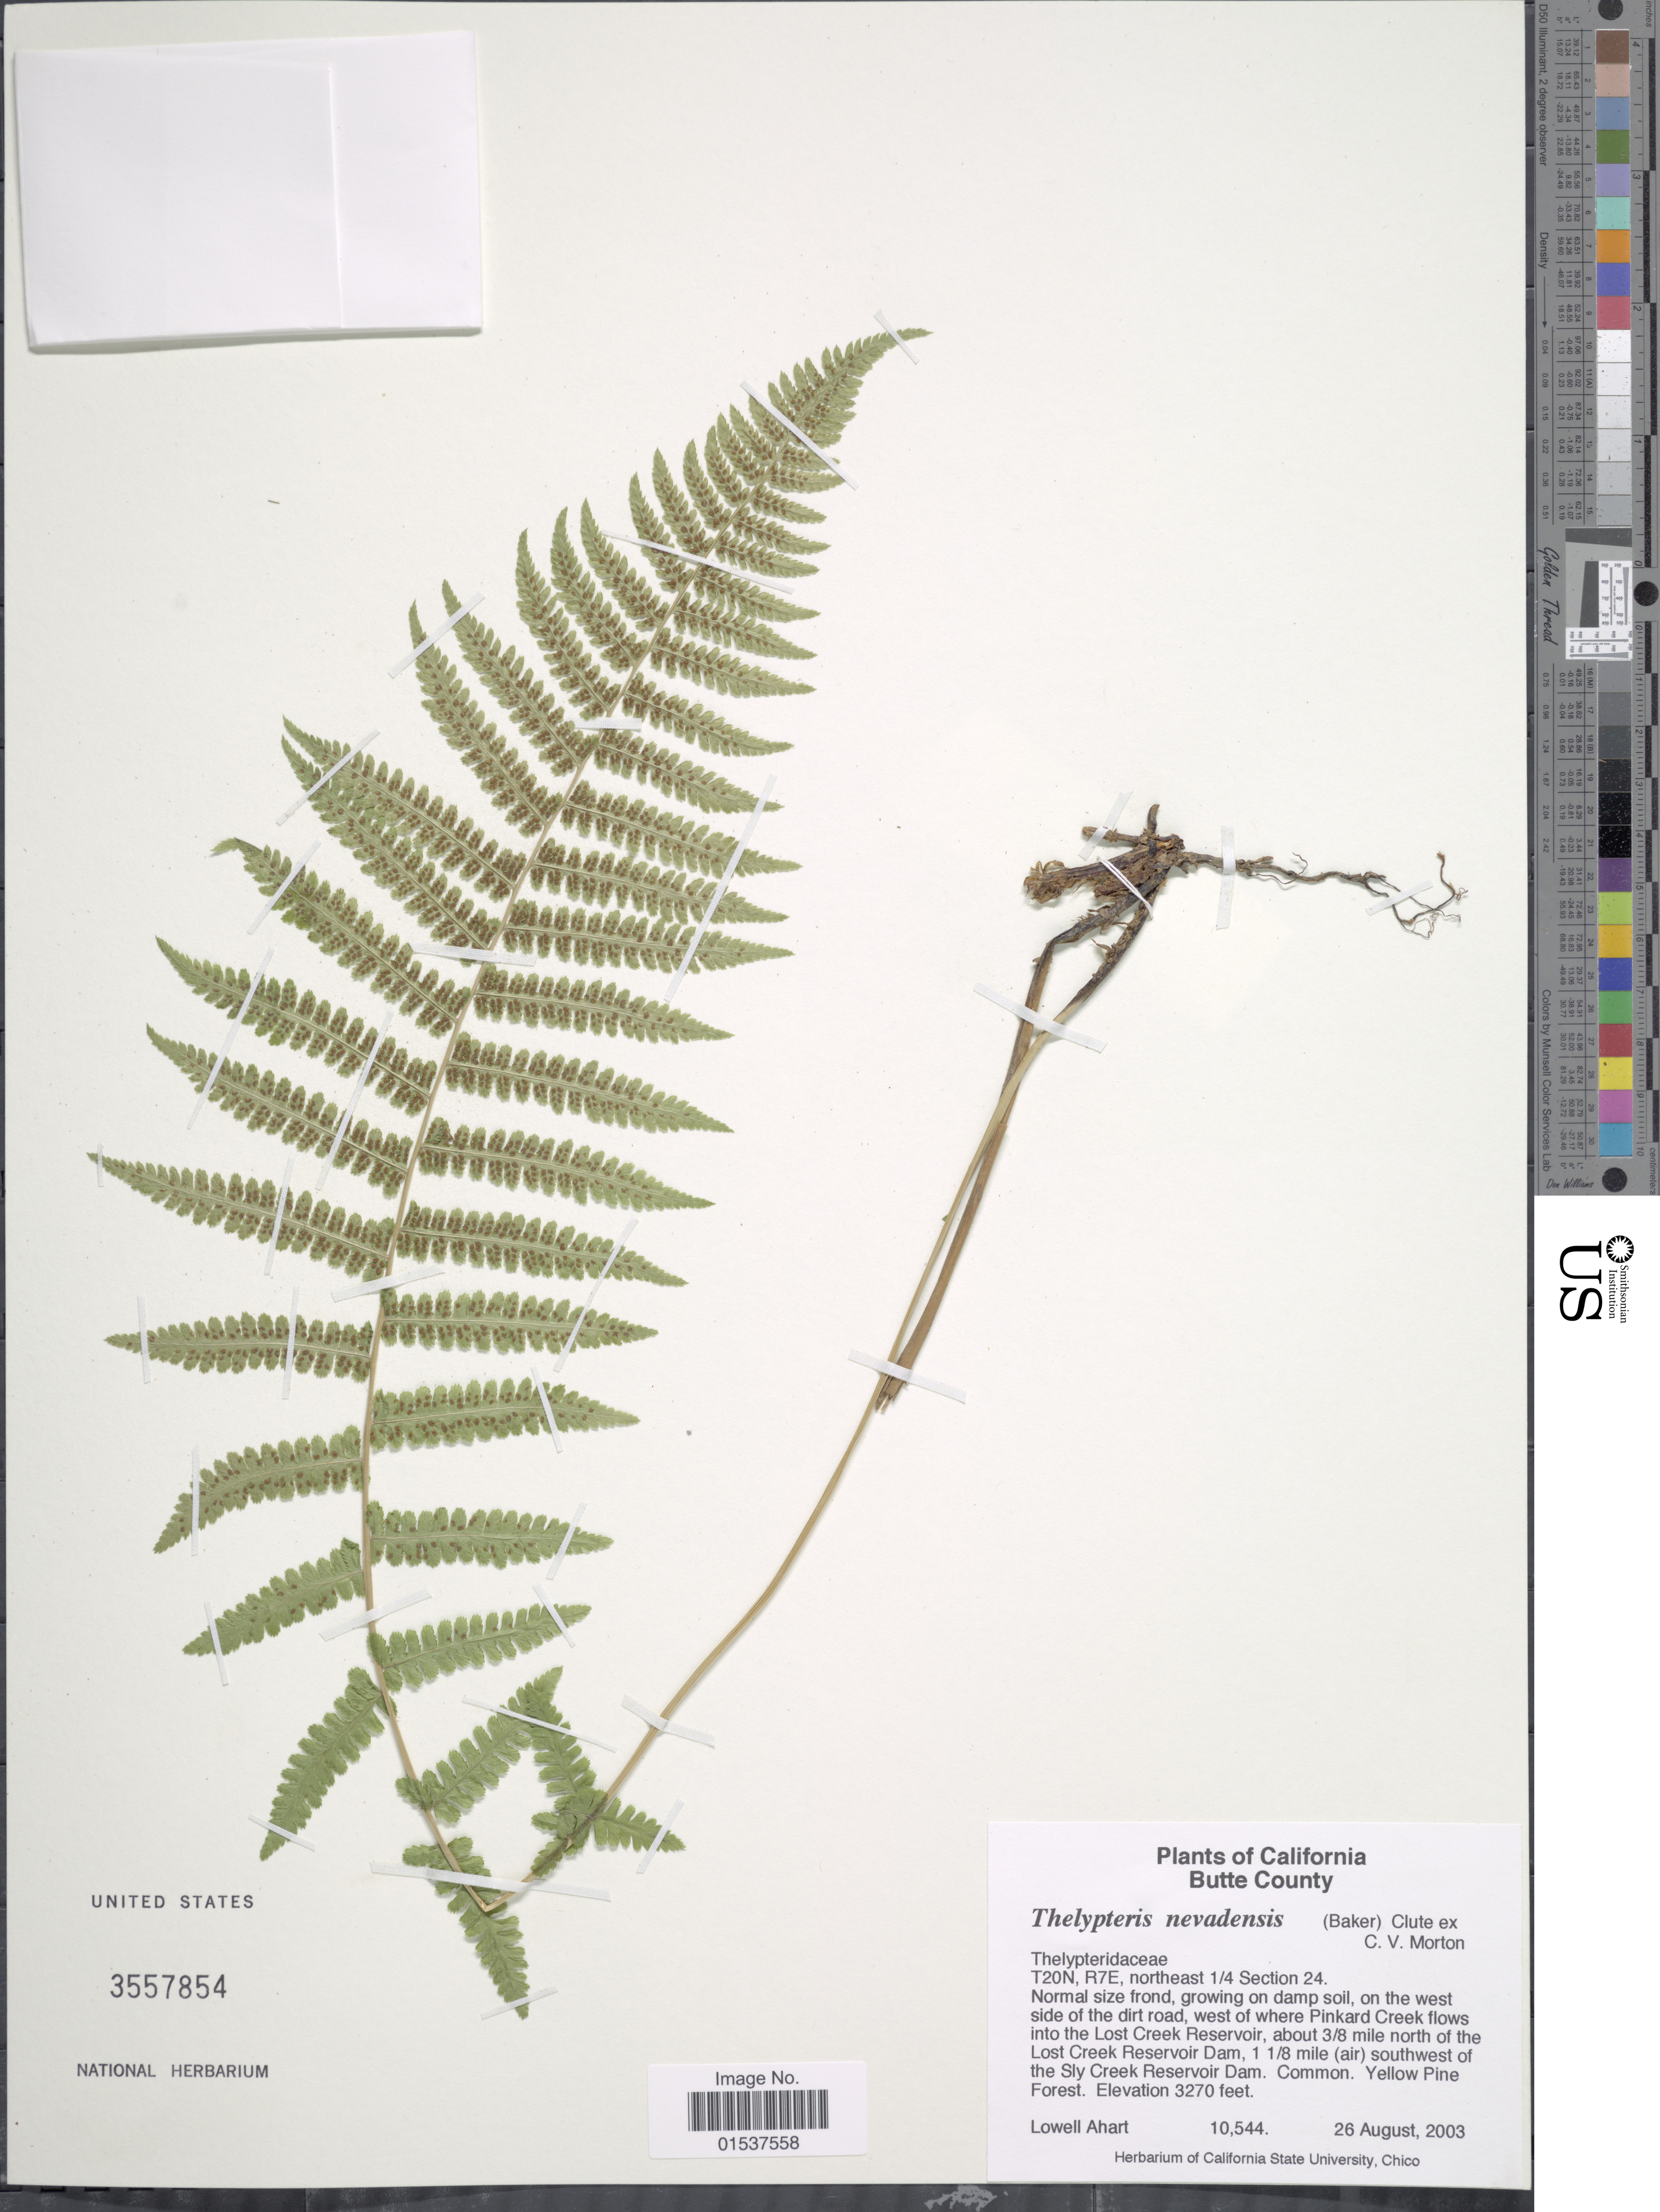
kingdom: Plantae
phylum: Tracheophyta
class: Polypodiopsida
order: Polypodiales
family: Thelypteridaceae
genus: Parathelypteris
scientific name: Parathelypteris nevadensis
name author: (Baker) Holttum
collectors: L. Ahart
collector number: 10544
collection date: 2003-08-26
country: United States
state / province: California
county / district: Butte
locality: Butte County. T20N, R7E, northeast ¼ Section 24. On the west side of the dirt road, west of where Pinkard Creek flows into the Lost Creek Reservoir, about 3/8 mile north of the Lost Creek Reservoir Dam, 1 1/8 mile (air) southwest of the Sly Creek Reservoir Dam. Yellow Pine Forest.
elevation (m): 997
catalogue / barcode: US 3557854